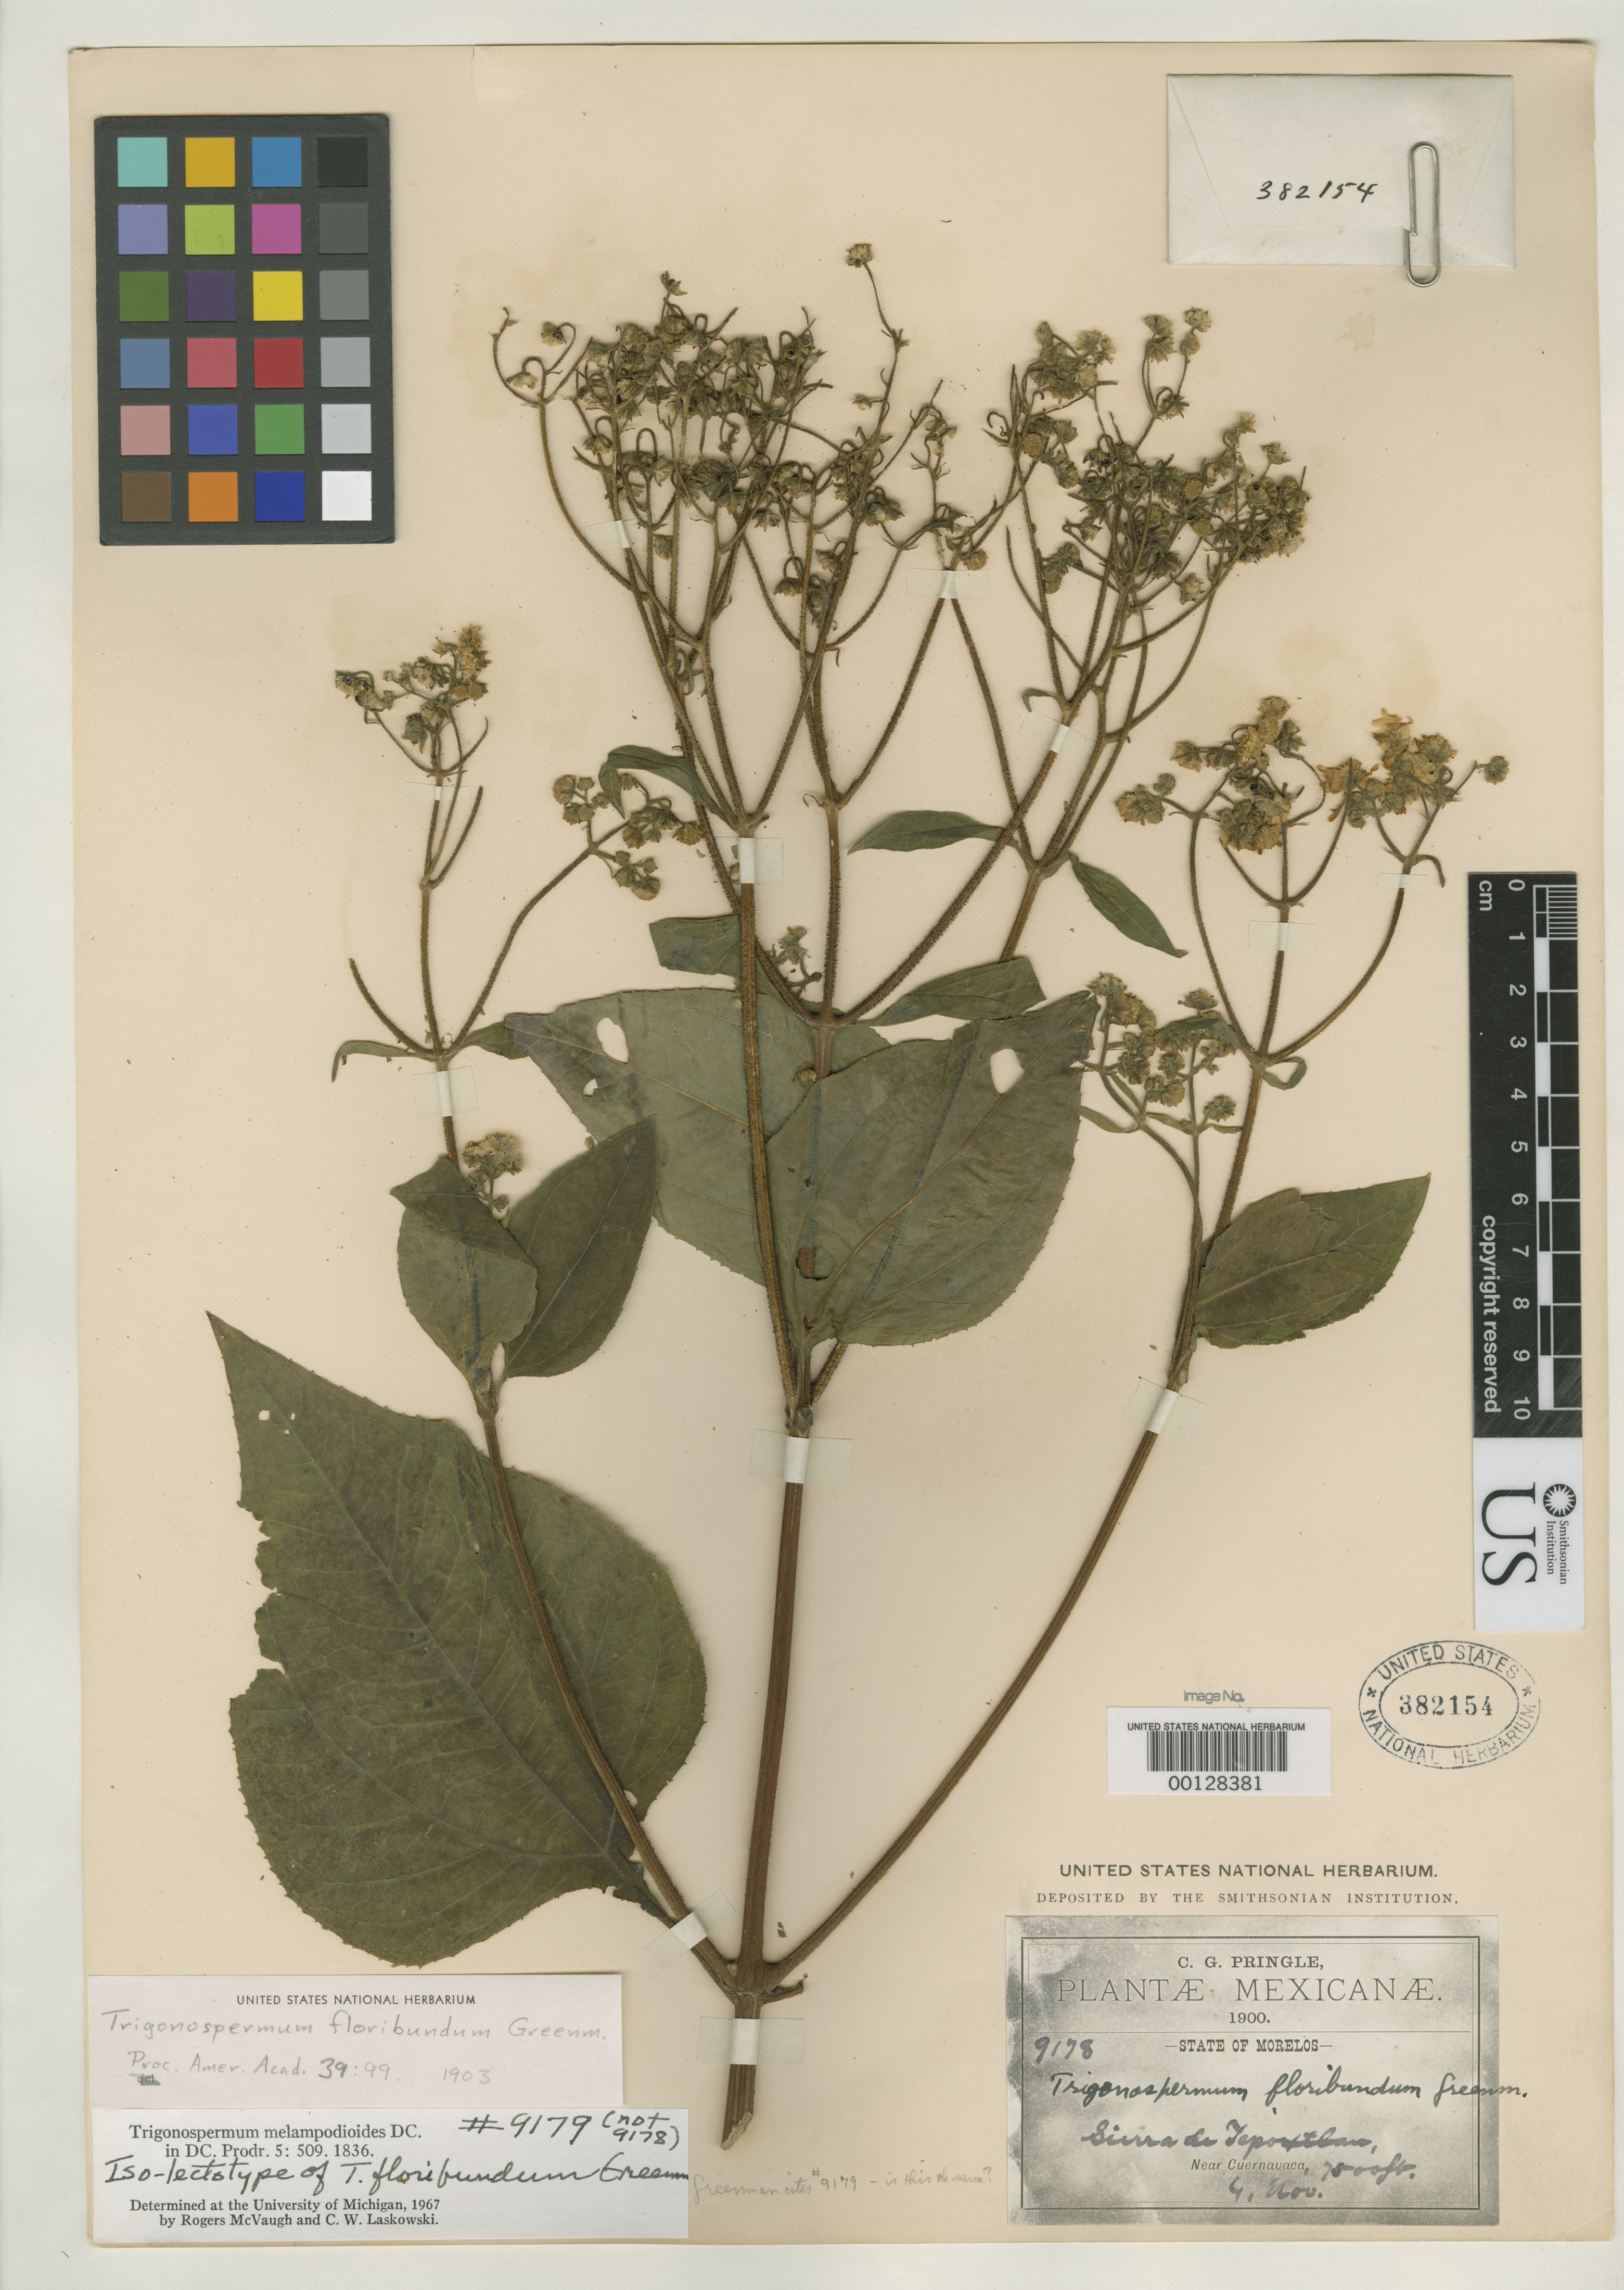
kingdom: Plantae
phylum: Tracheophyta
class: Magnoliopsida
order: Asterales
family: Asteraceae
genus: Trigonospermum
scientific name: Trigonospermum floribundum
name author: Greenm.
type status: Isolectotype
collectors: C. G. Pringle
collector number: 9179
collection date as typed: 04 Nov 1900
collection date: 1900-11-04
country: Mexico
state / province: Morelos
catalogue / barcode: US 382154